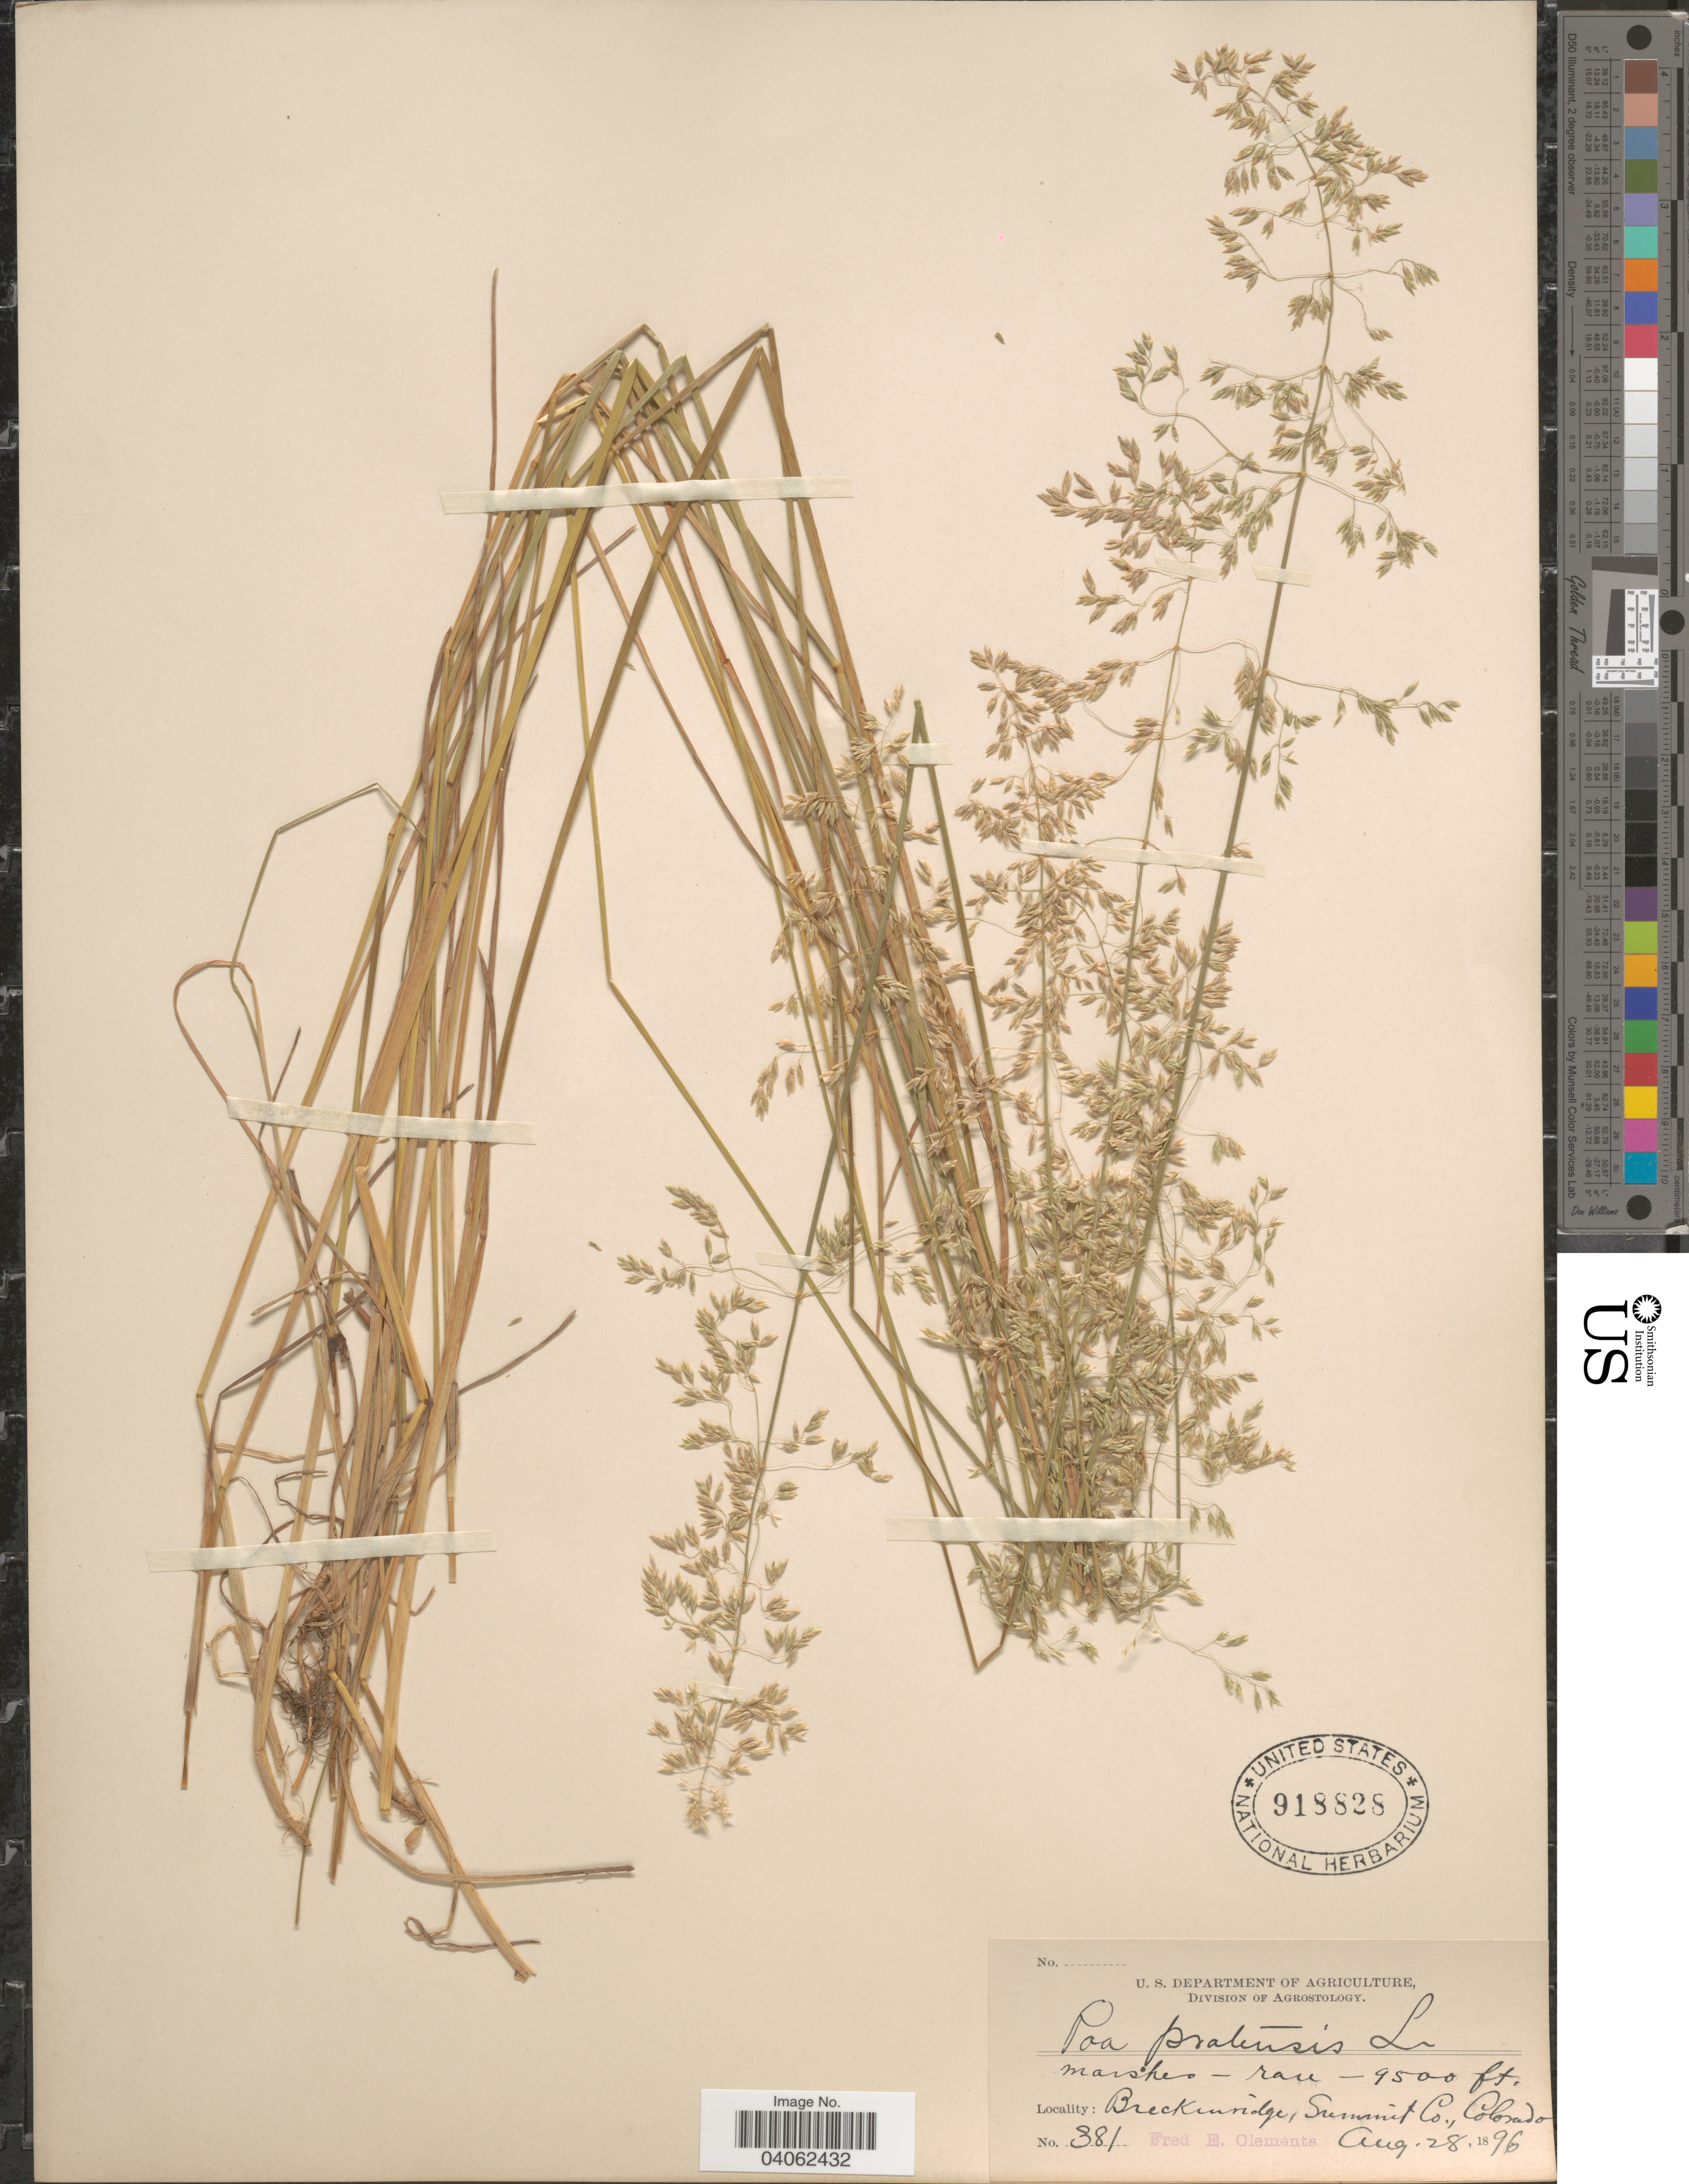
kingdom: Plantae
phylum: Tracheophyta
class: Liliopsida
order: Poales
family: Poaceae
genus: Poa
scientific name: Poa pratensis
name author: L.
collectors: F. E. Clements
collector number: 381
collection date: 1896-08-28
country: United States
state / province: Colorado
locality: Breckenridge, Summit Co.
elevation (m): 2896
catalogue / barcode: US 918828